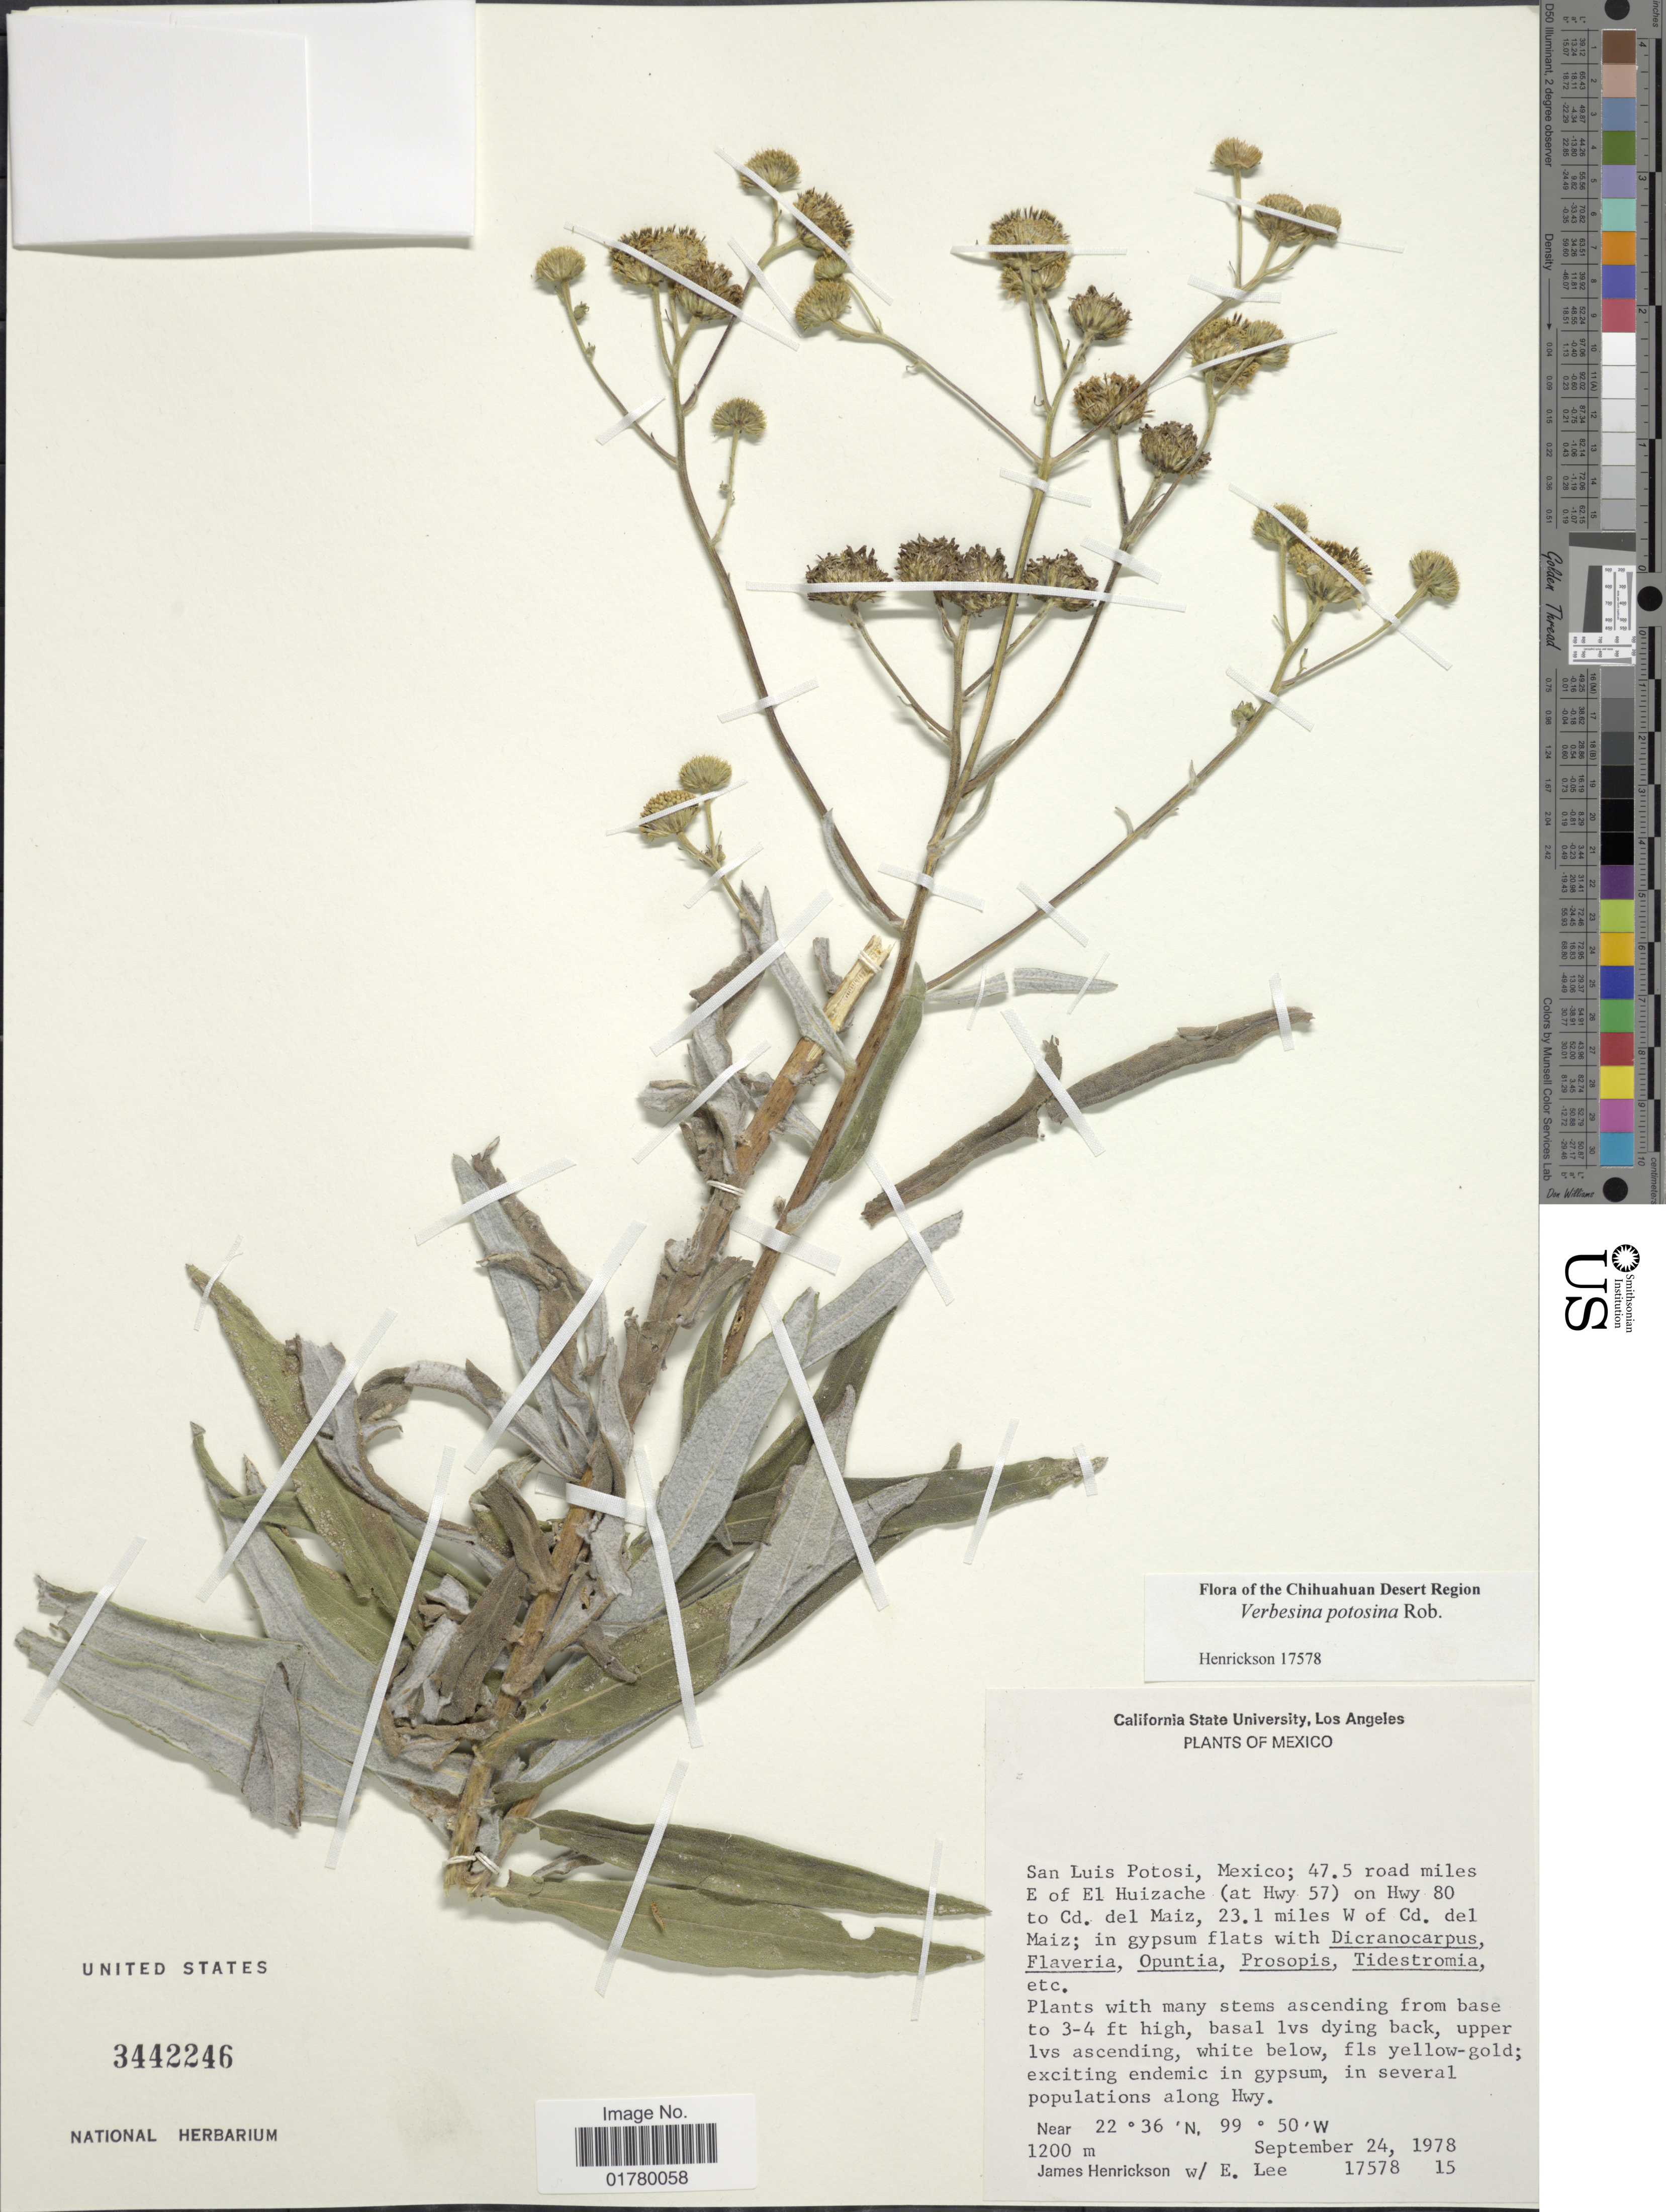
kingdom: Plantae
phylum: Tracheophyta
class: Magnoliopsida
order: Asterales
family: Asteraceae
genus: Verbesina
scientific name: Verbesina potosina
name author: B.L. Rob.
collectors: J. S. Henrickson & E. Lee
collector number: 17578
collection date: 1978-09-24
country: Mexico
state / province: San Luis Potosí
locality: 47.5 road miles E of El Huizache (at Hwy 57) on Hwy 80 to Cd. del Maiz, 23.1 miles W of Cd. del Maiz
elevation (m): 1200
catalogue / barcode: US 3442246